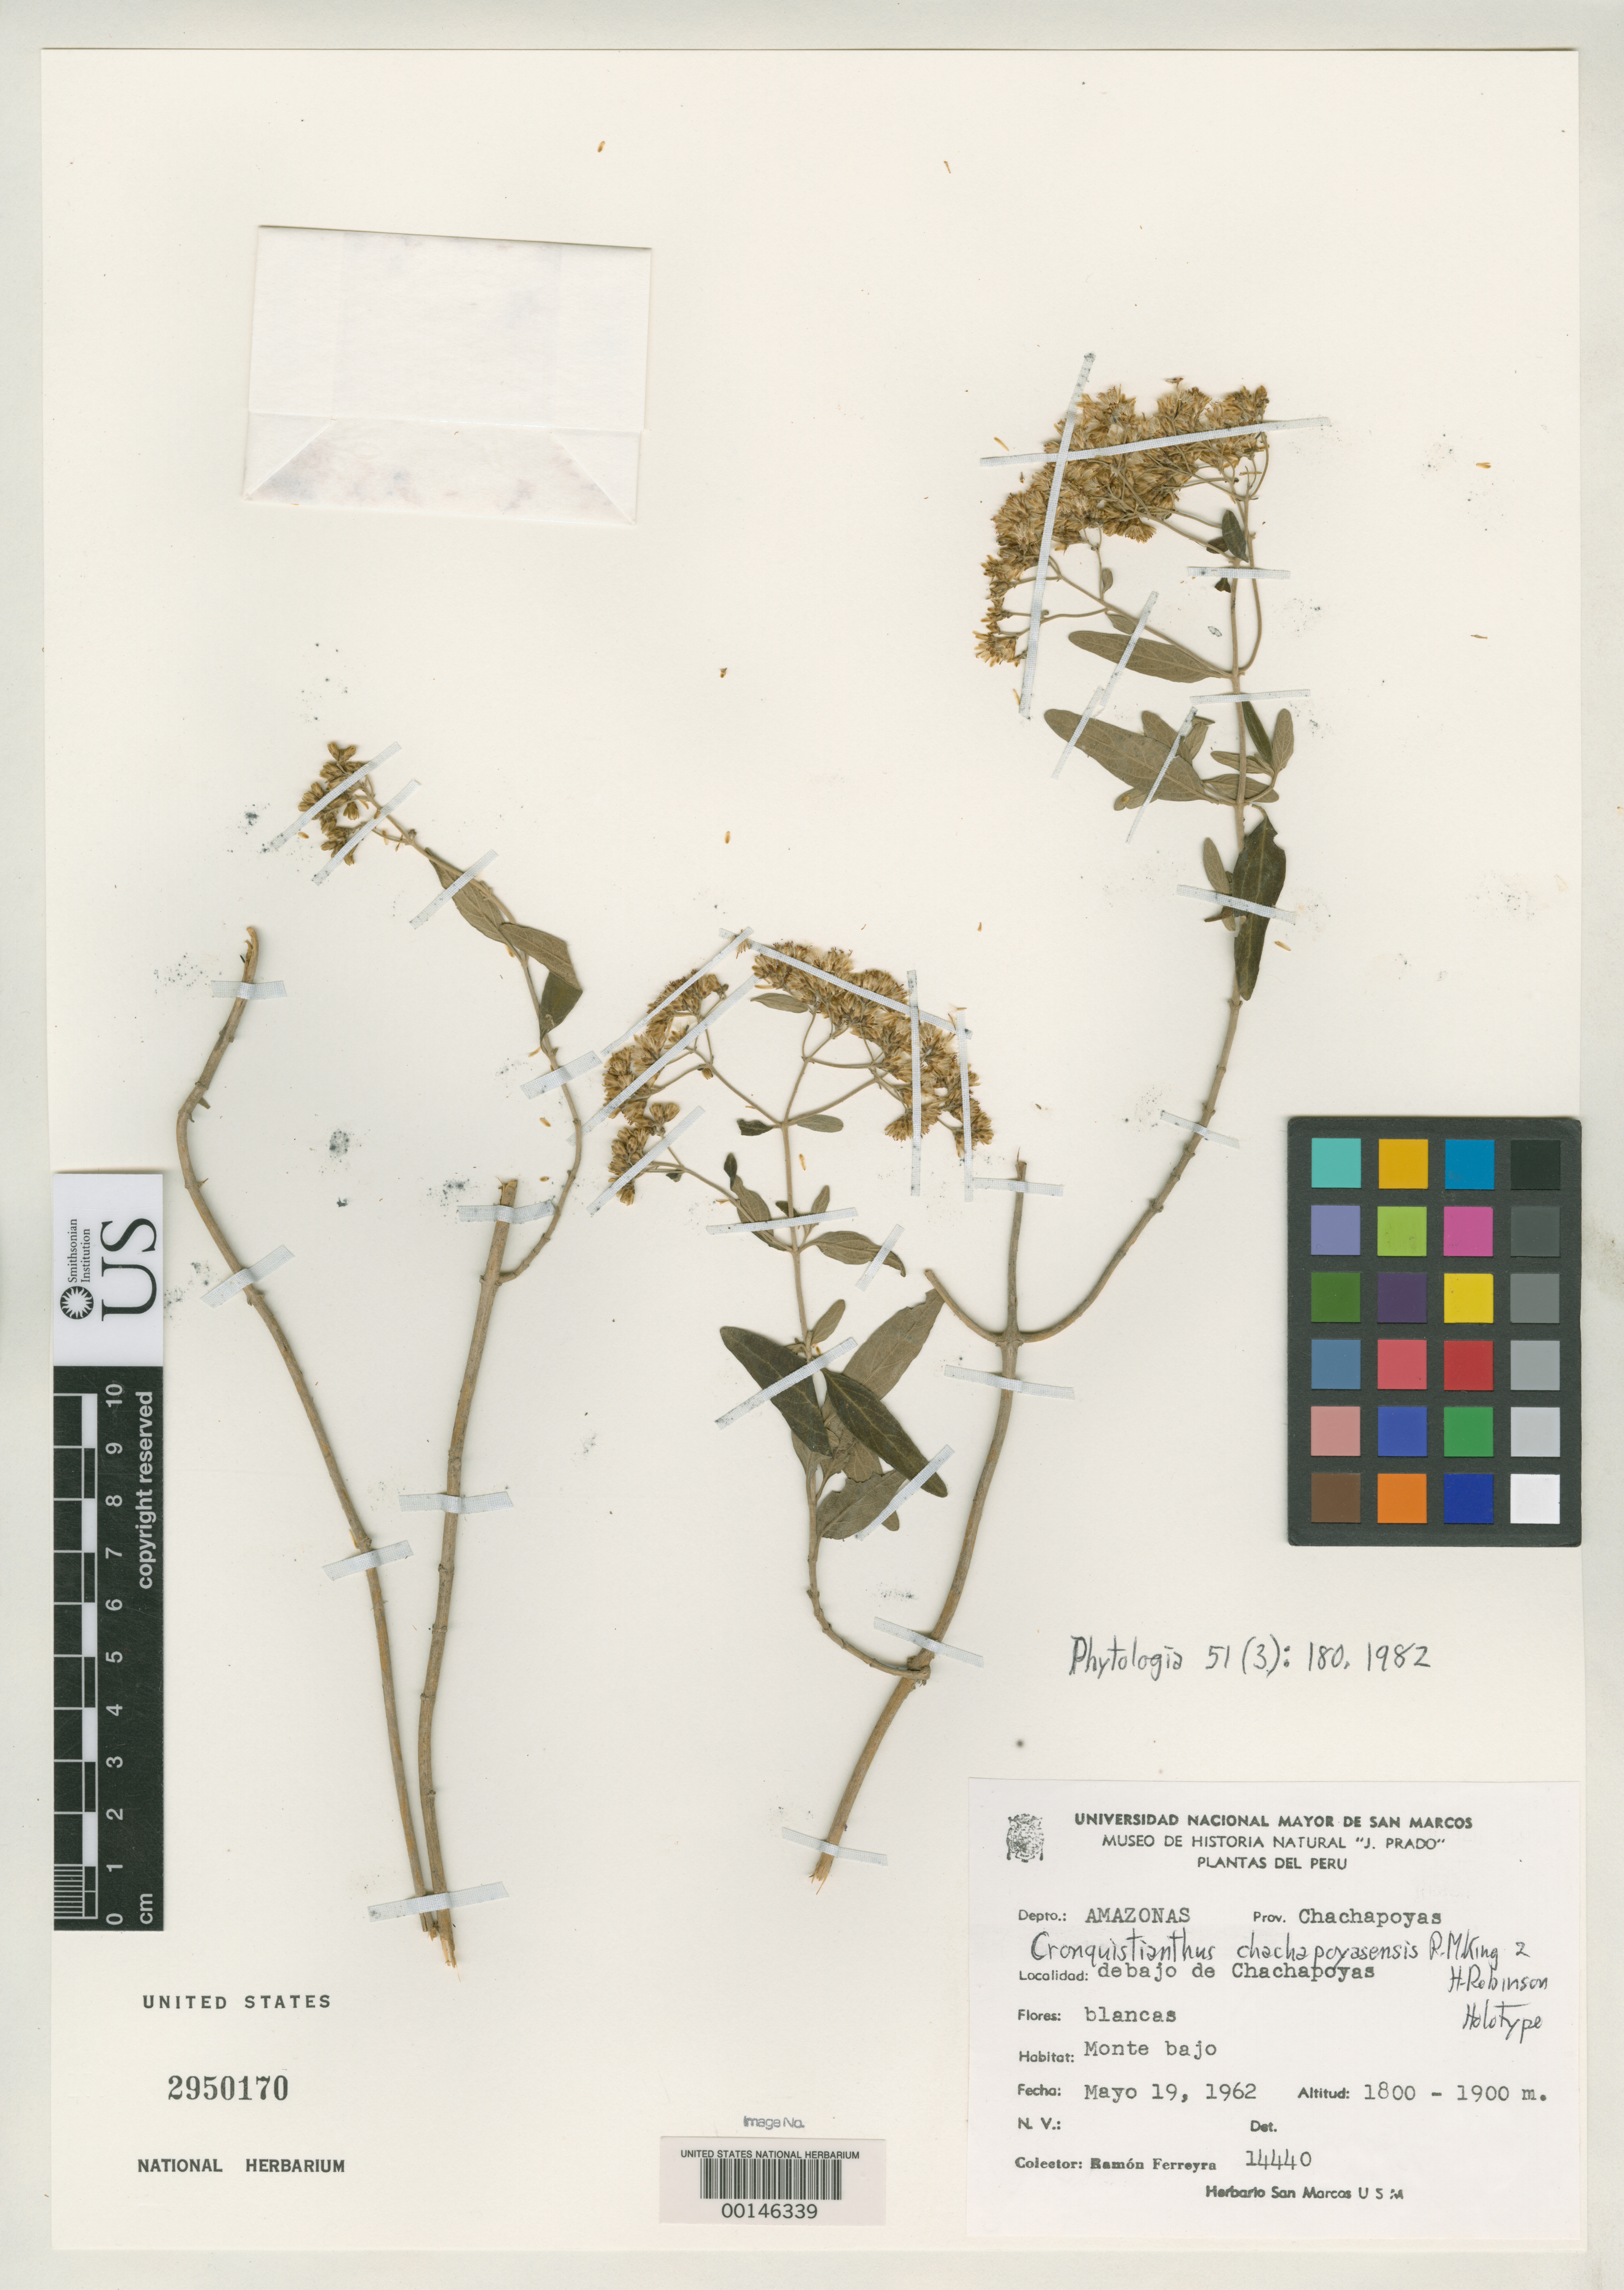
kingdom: Plantae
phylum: Tracheophyta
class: Magnoliopsida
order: Asterales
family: Asteraceae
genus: Cronquistianthus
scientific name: Cronquistianthus chachapoyensis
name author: R.M. King & H. Rob.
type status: Holotype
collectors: R. A. Ferreyra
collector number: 14440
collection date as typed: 19 May 1962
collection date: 1962-05-19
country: Peru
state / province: Amazonas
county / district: Chachapoyas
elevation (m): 1800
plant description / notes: Specific epithet "chachapoyasensis" on specimen annotation (based on locality Chachapoyas) but published as "chachapoyensis".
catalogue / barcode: US 2950170